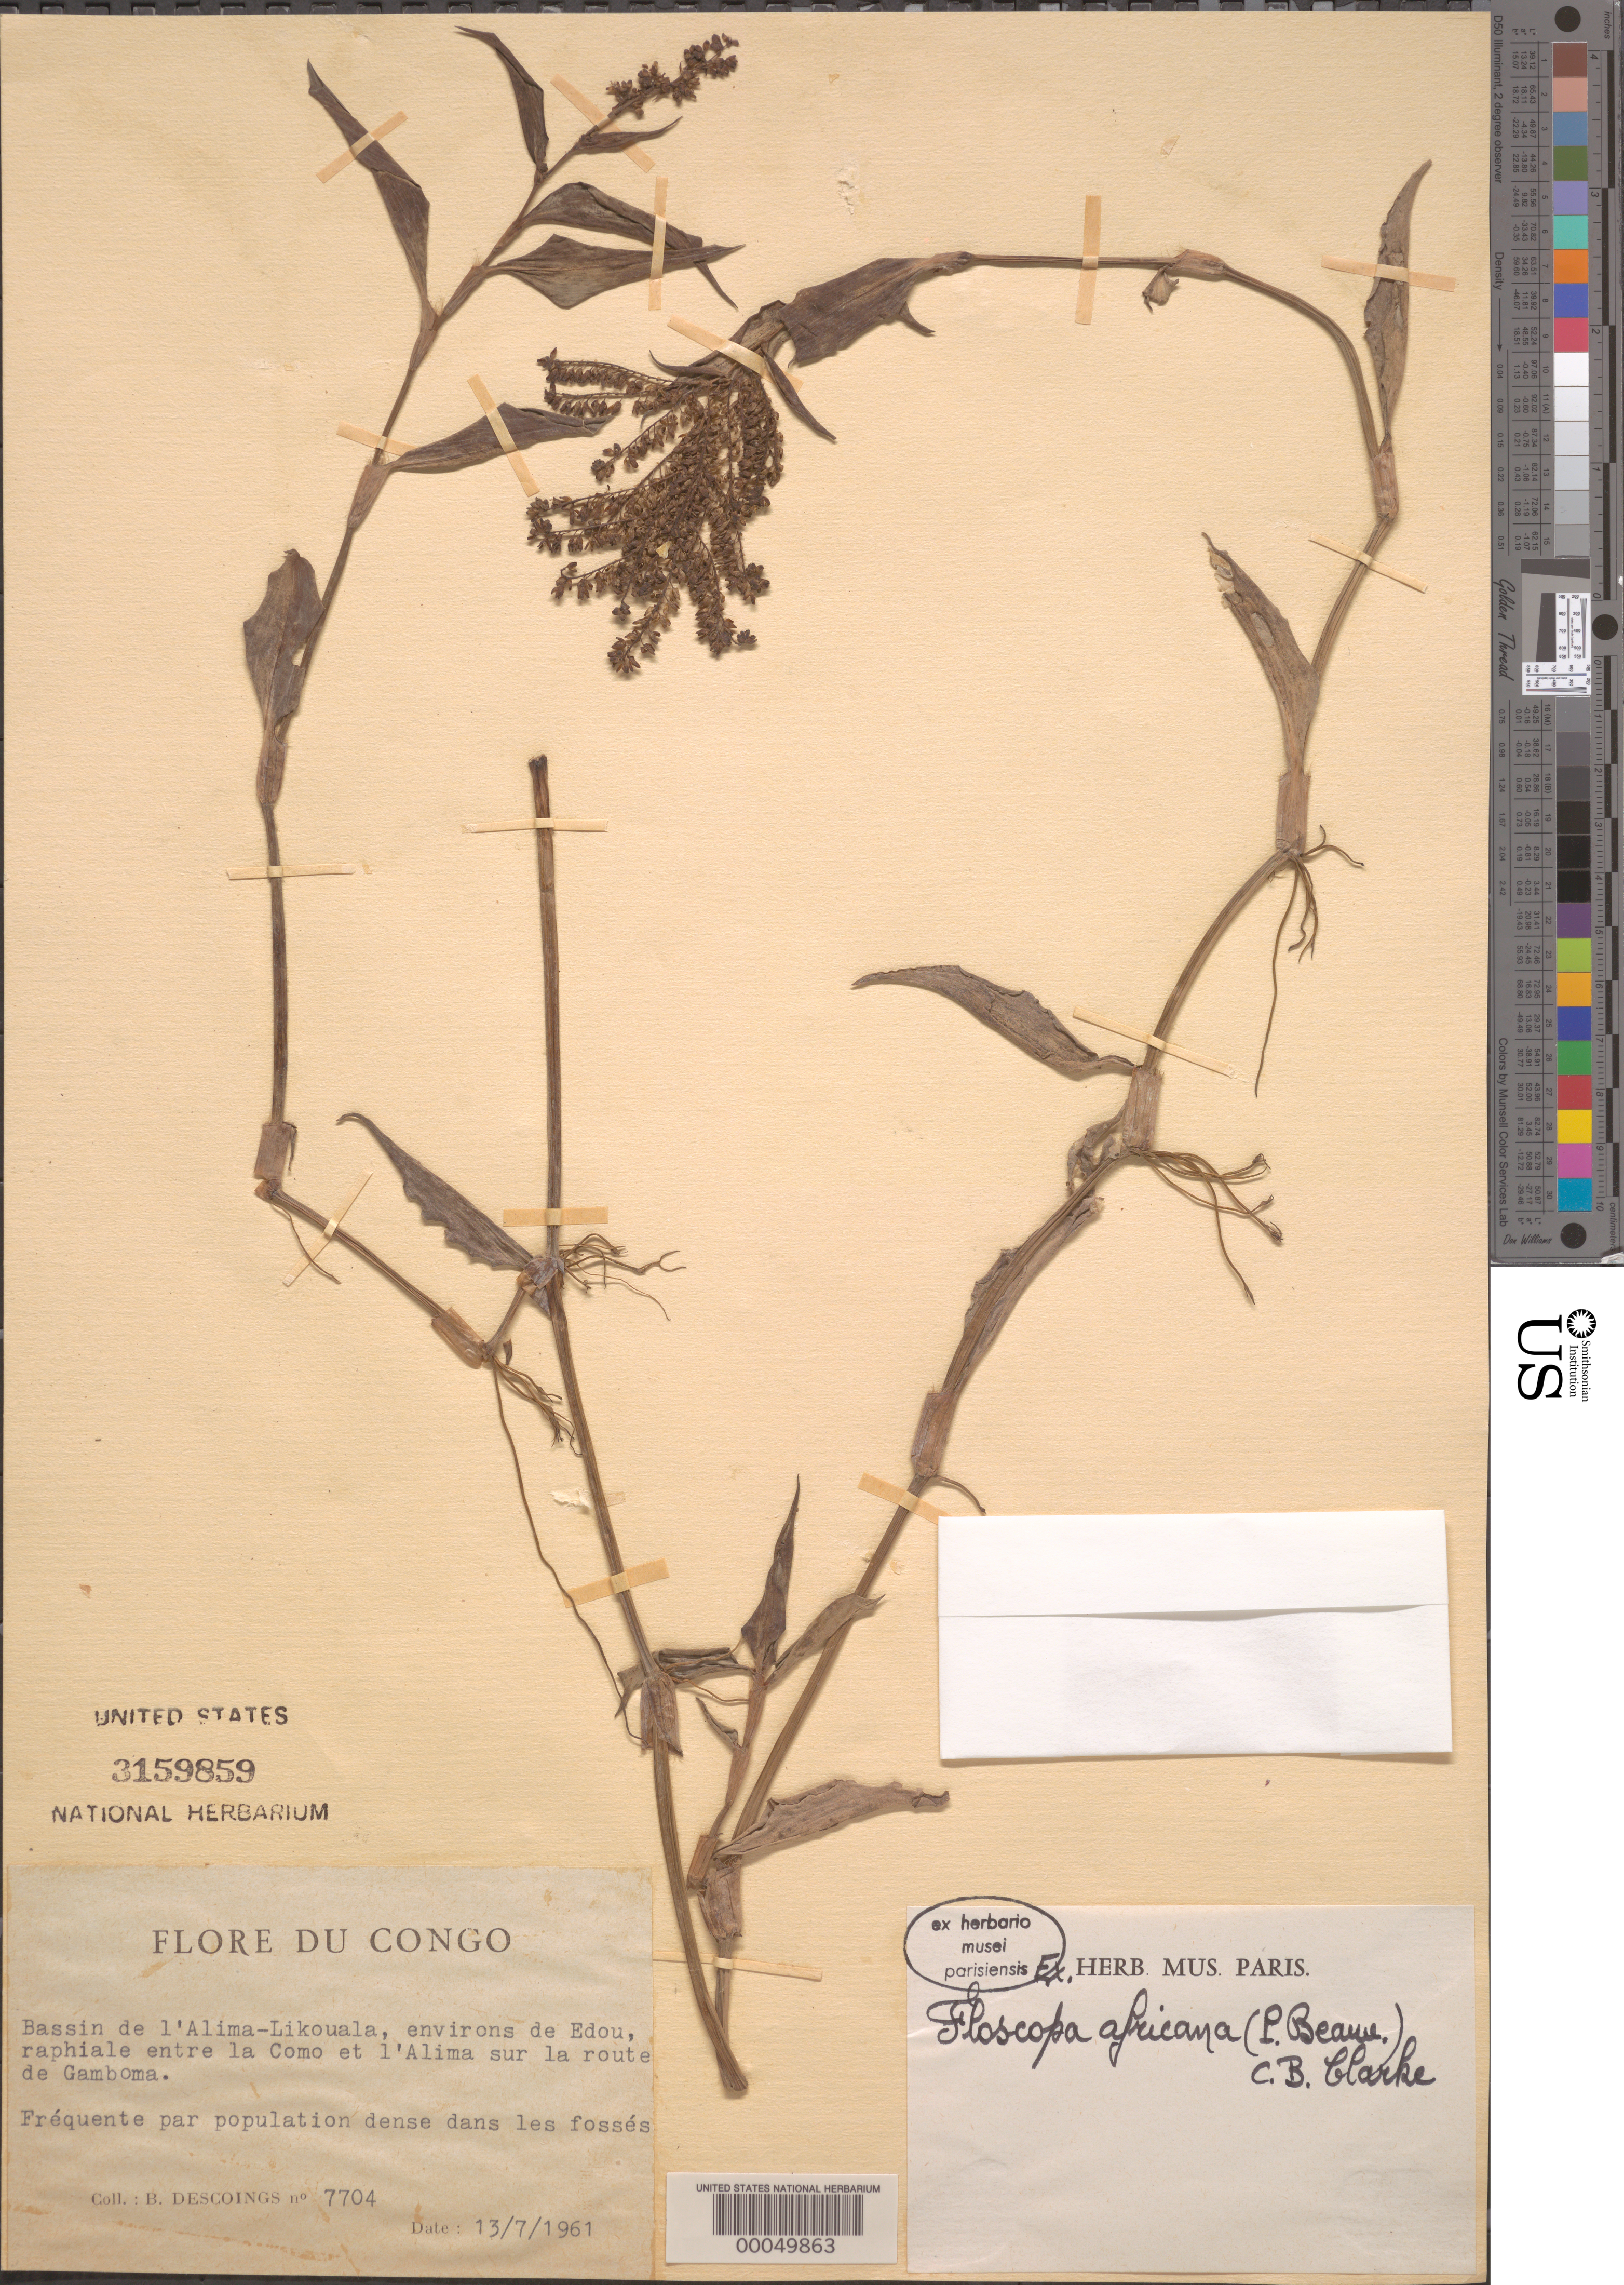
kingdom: Plantae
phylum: Tracheophyta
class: Liliopsida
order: Commelinales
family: Commelinaceae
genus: Floscopa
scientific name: Floscopa africana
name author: (P. Beauv.) C.B. Clarke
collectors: B. M. Descoings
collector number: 7704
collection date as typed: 13 Jul 1961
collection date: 1961-07-13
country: Congo, Republic of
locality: Basin of l'alima-Likouala, vicinity of Edou, between Como and l'alima S of Gamboma Road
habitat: Frequent in ditches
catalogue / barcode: US 3159859